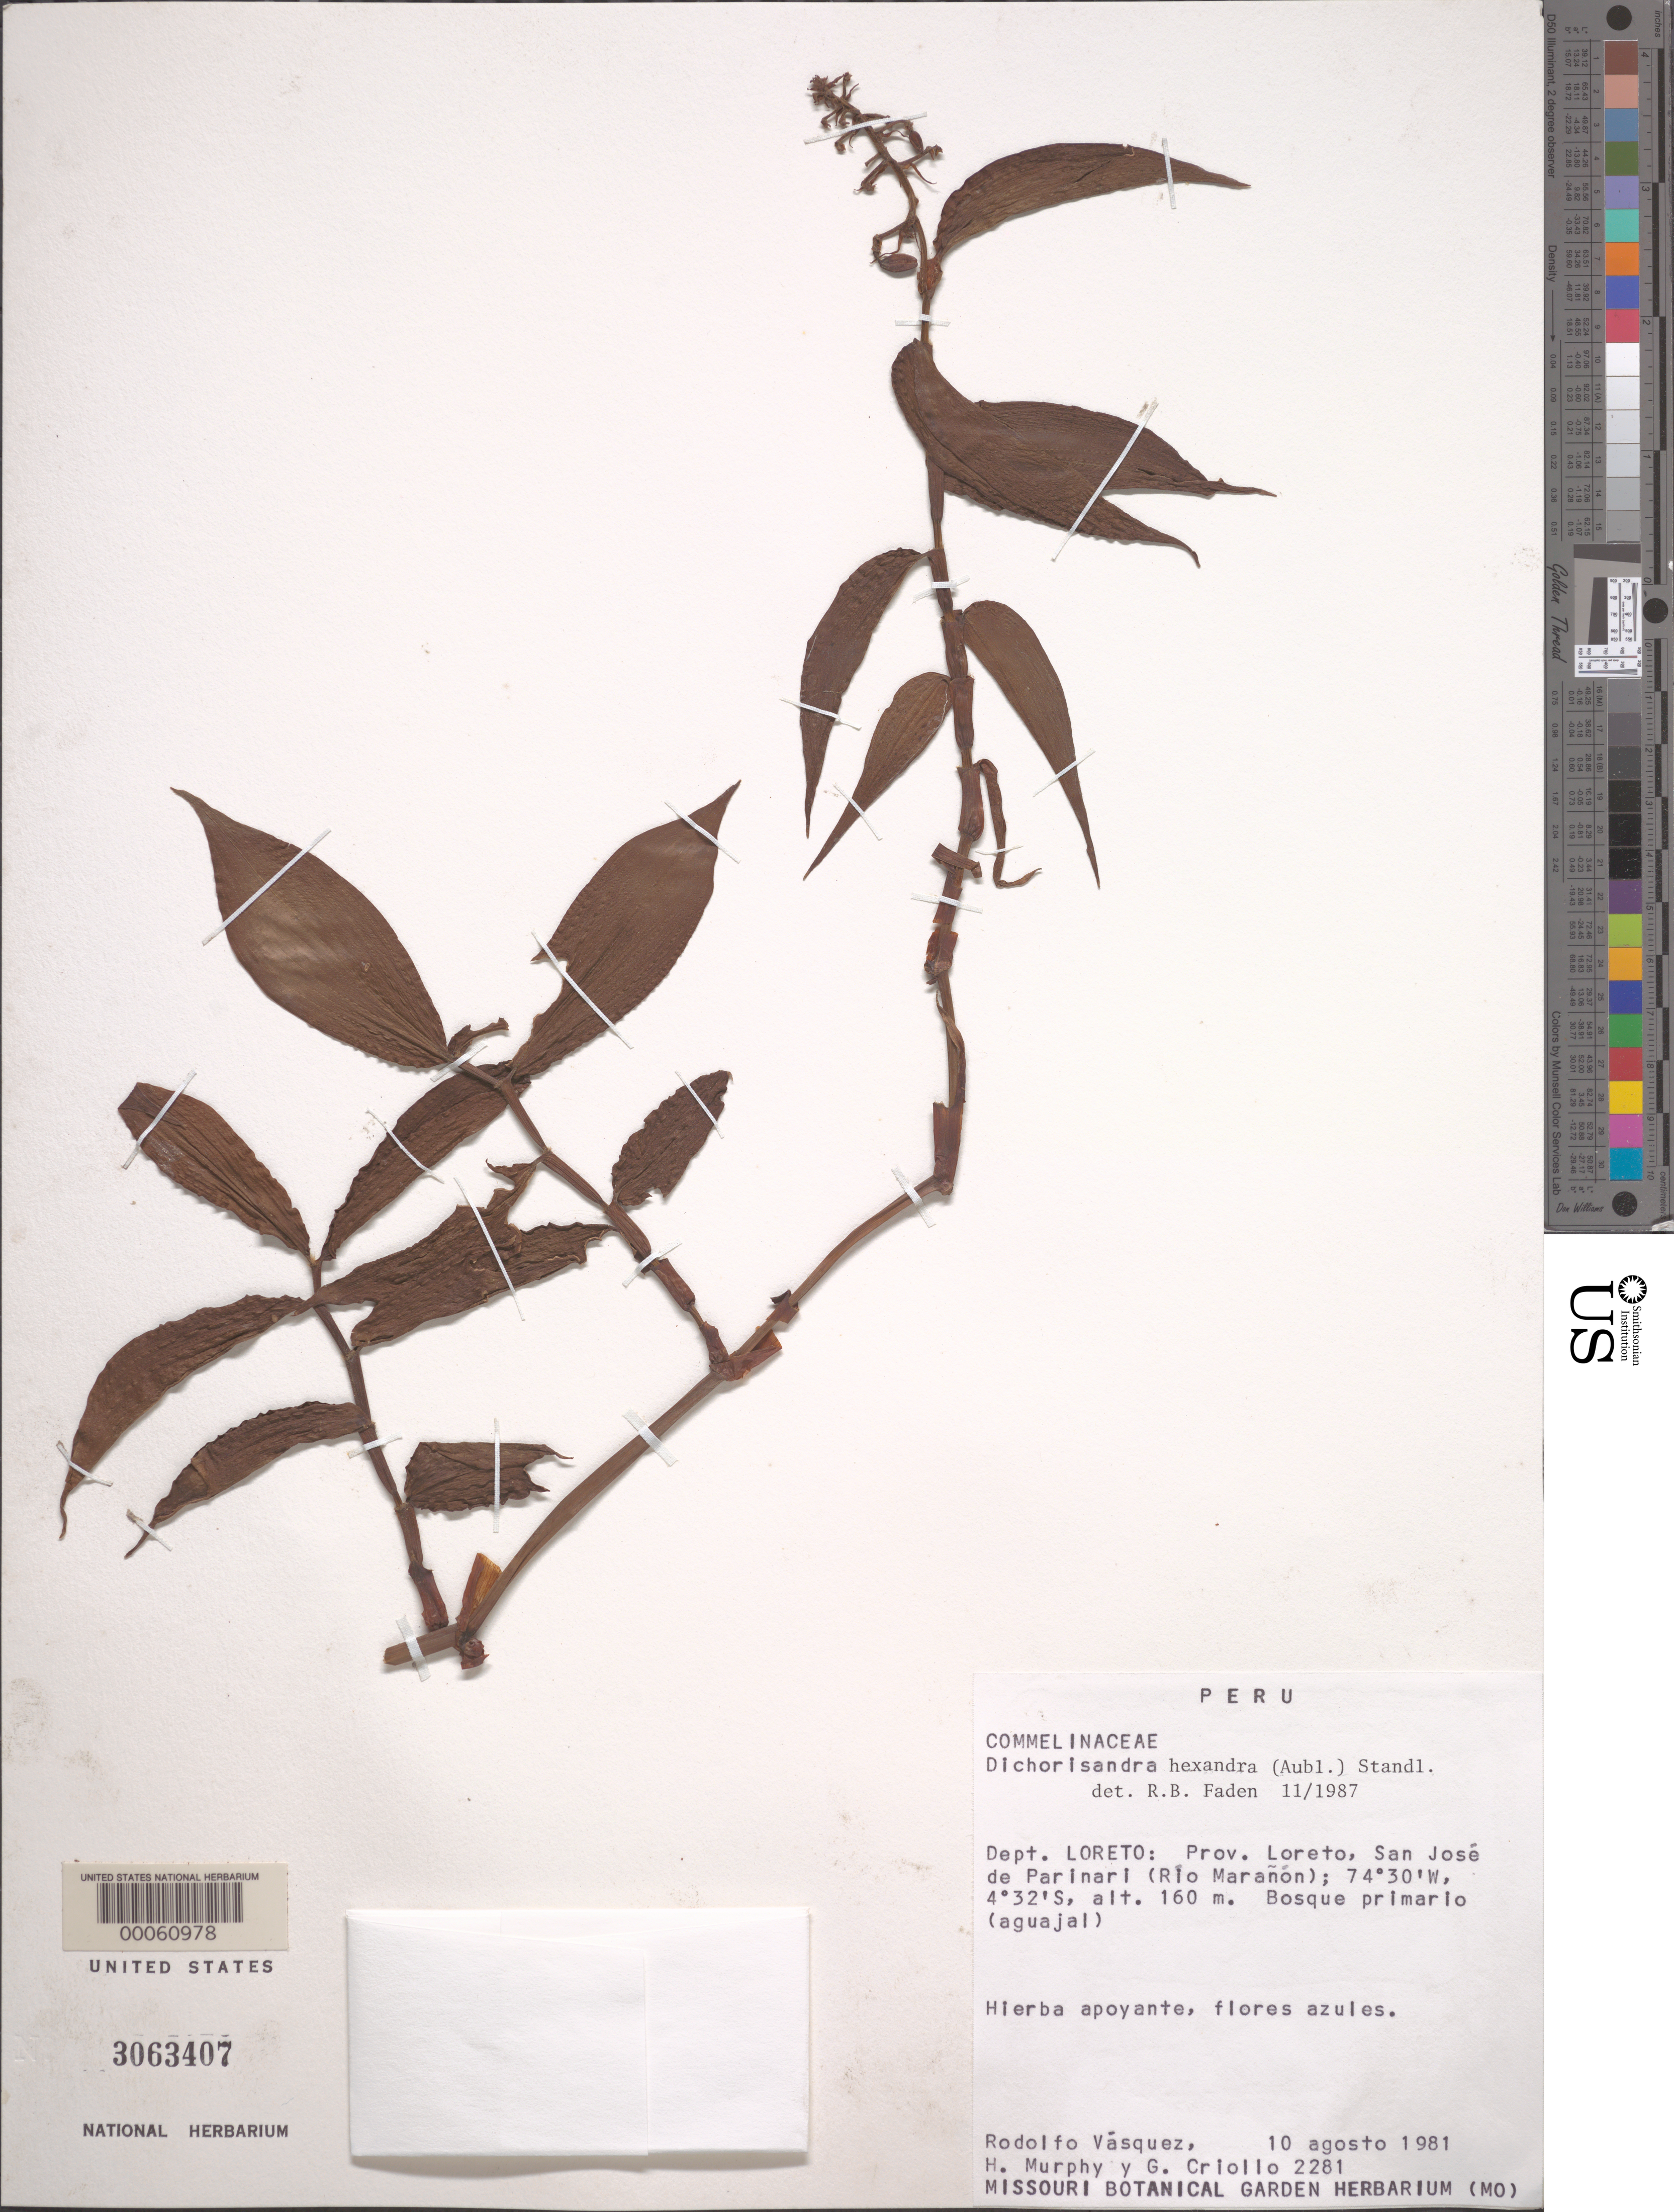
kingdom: Plantae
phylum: Tracheophyta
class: Liliopsida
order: Commelinales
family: Commelinaceae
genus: Dichorisandra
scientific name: Dichorisandra hexandra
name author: (Aubl.) Standl.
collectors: R. Vasquez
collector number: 2281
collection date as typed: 10 Aug 1981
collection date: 1981-08-10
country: Peru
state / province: Loreto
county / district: Loreto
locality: San jose de parinari (rio maranon)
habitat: Primary forest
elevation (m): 160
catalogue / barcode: US 3063407